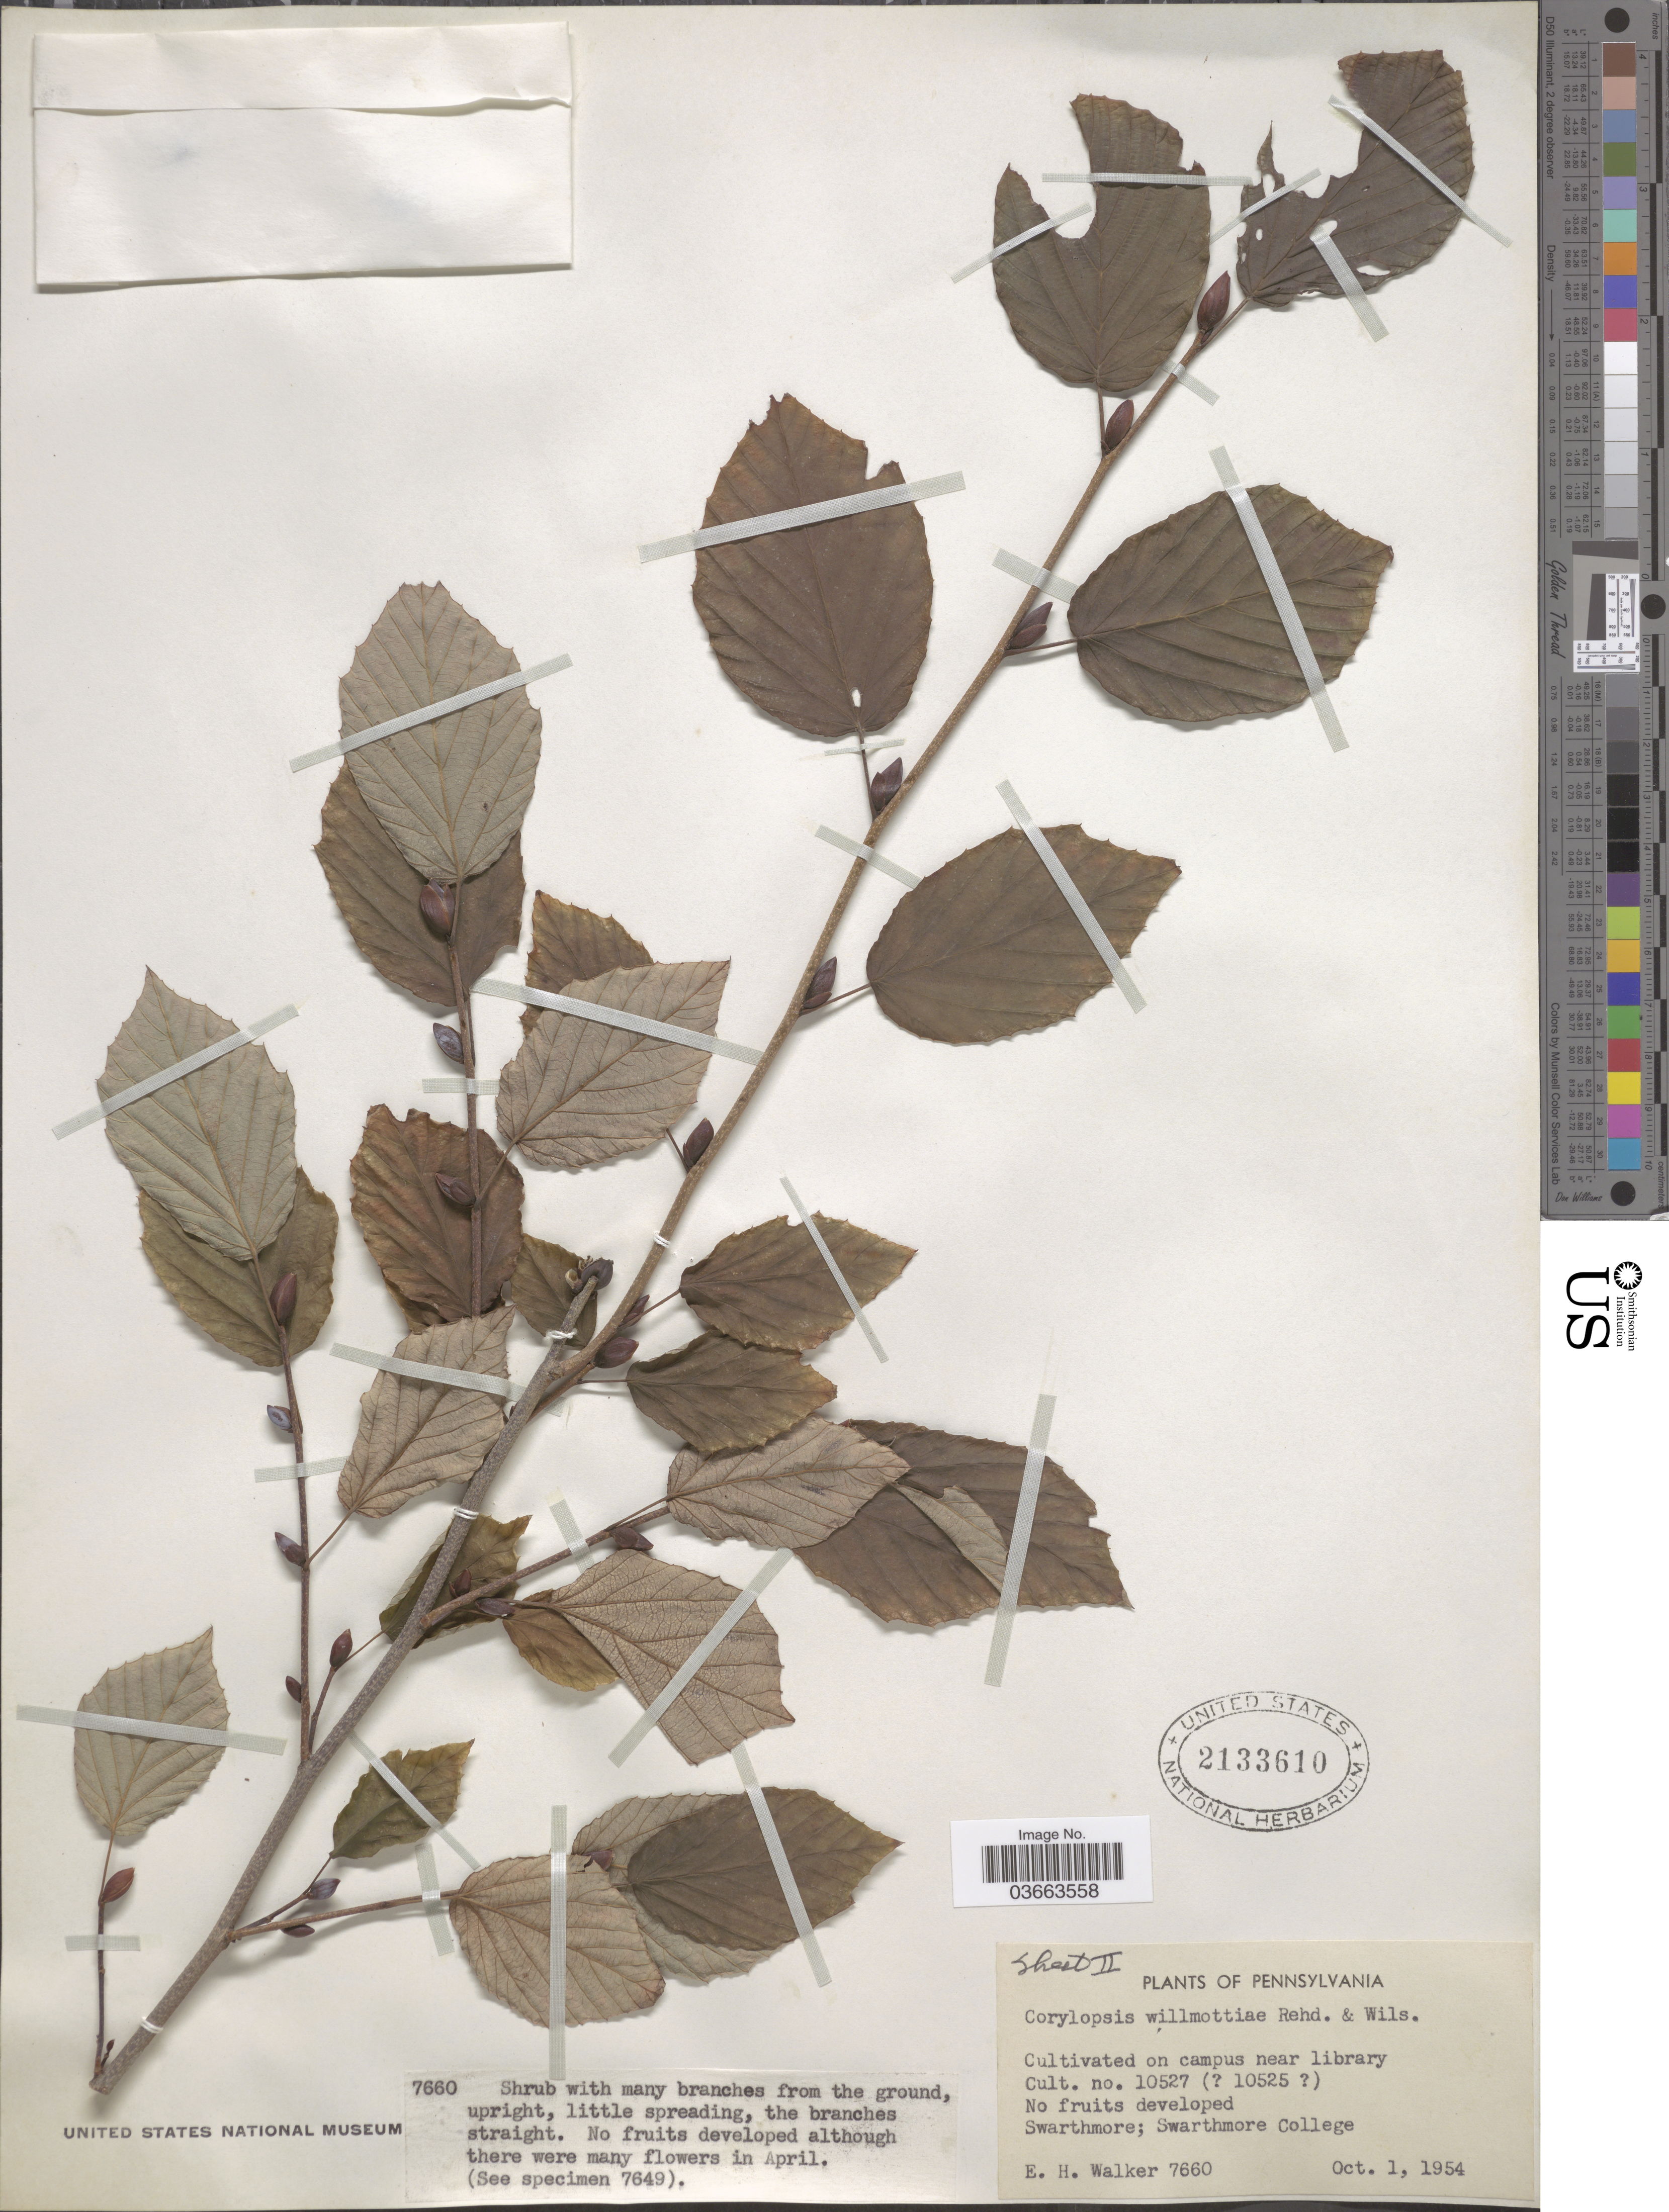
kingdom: Plantae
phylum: Tracheophyta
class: Magnoliopsida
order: Saxifragales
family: Hamamelidaceae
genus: Corylopsis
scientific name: Corylopsis willmottiae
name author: Rehder & E.H. Wilson in Sarg.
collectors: E. H. Walker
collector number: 7660?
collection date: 1954-10-01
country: United States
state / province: Pennsylvania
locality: On campus near library. Swarthmore; Swarthmore College.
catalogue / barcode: US 2133610